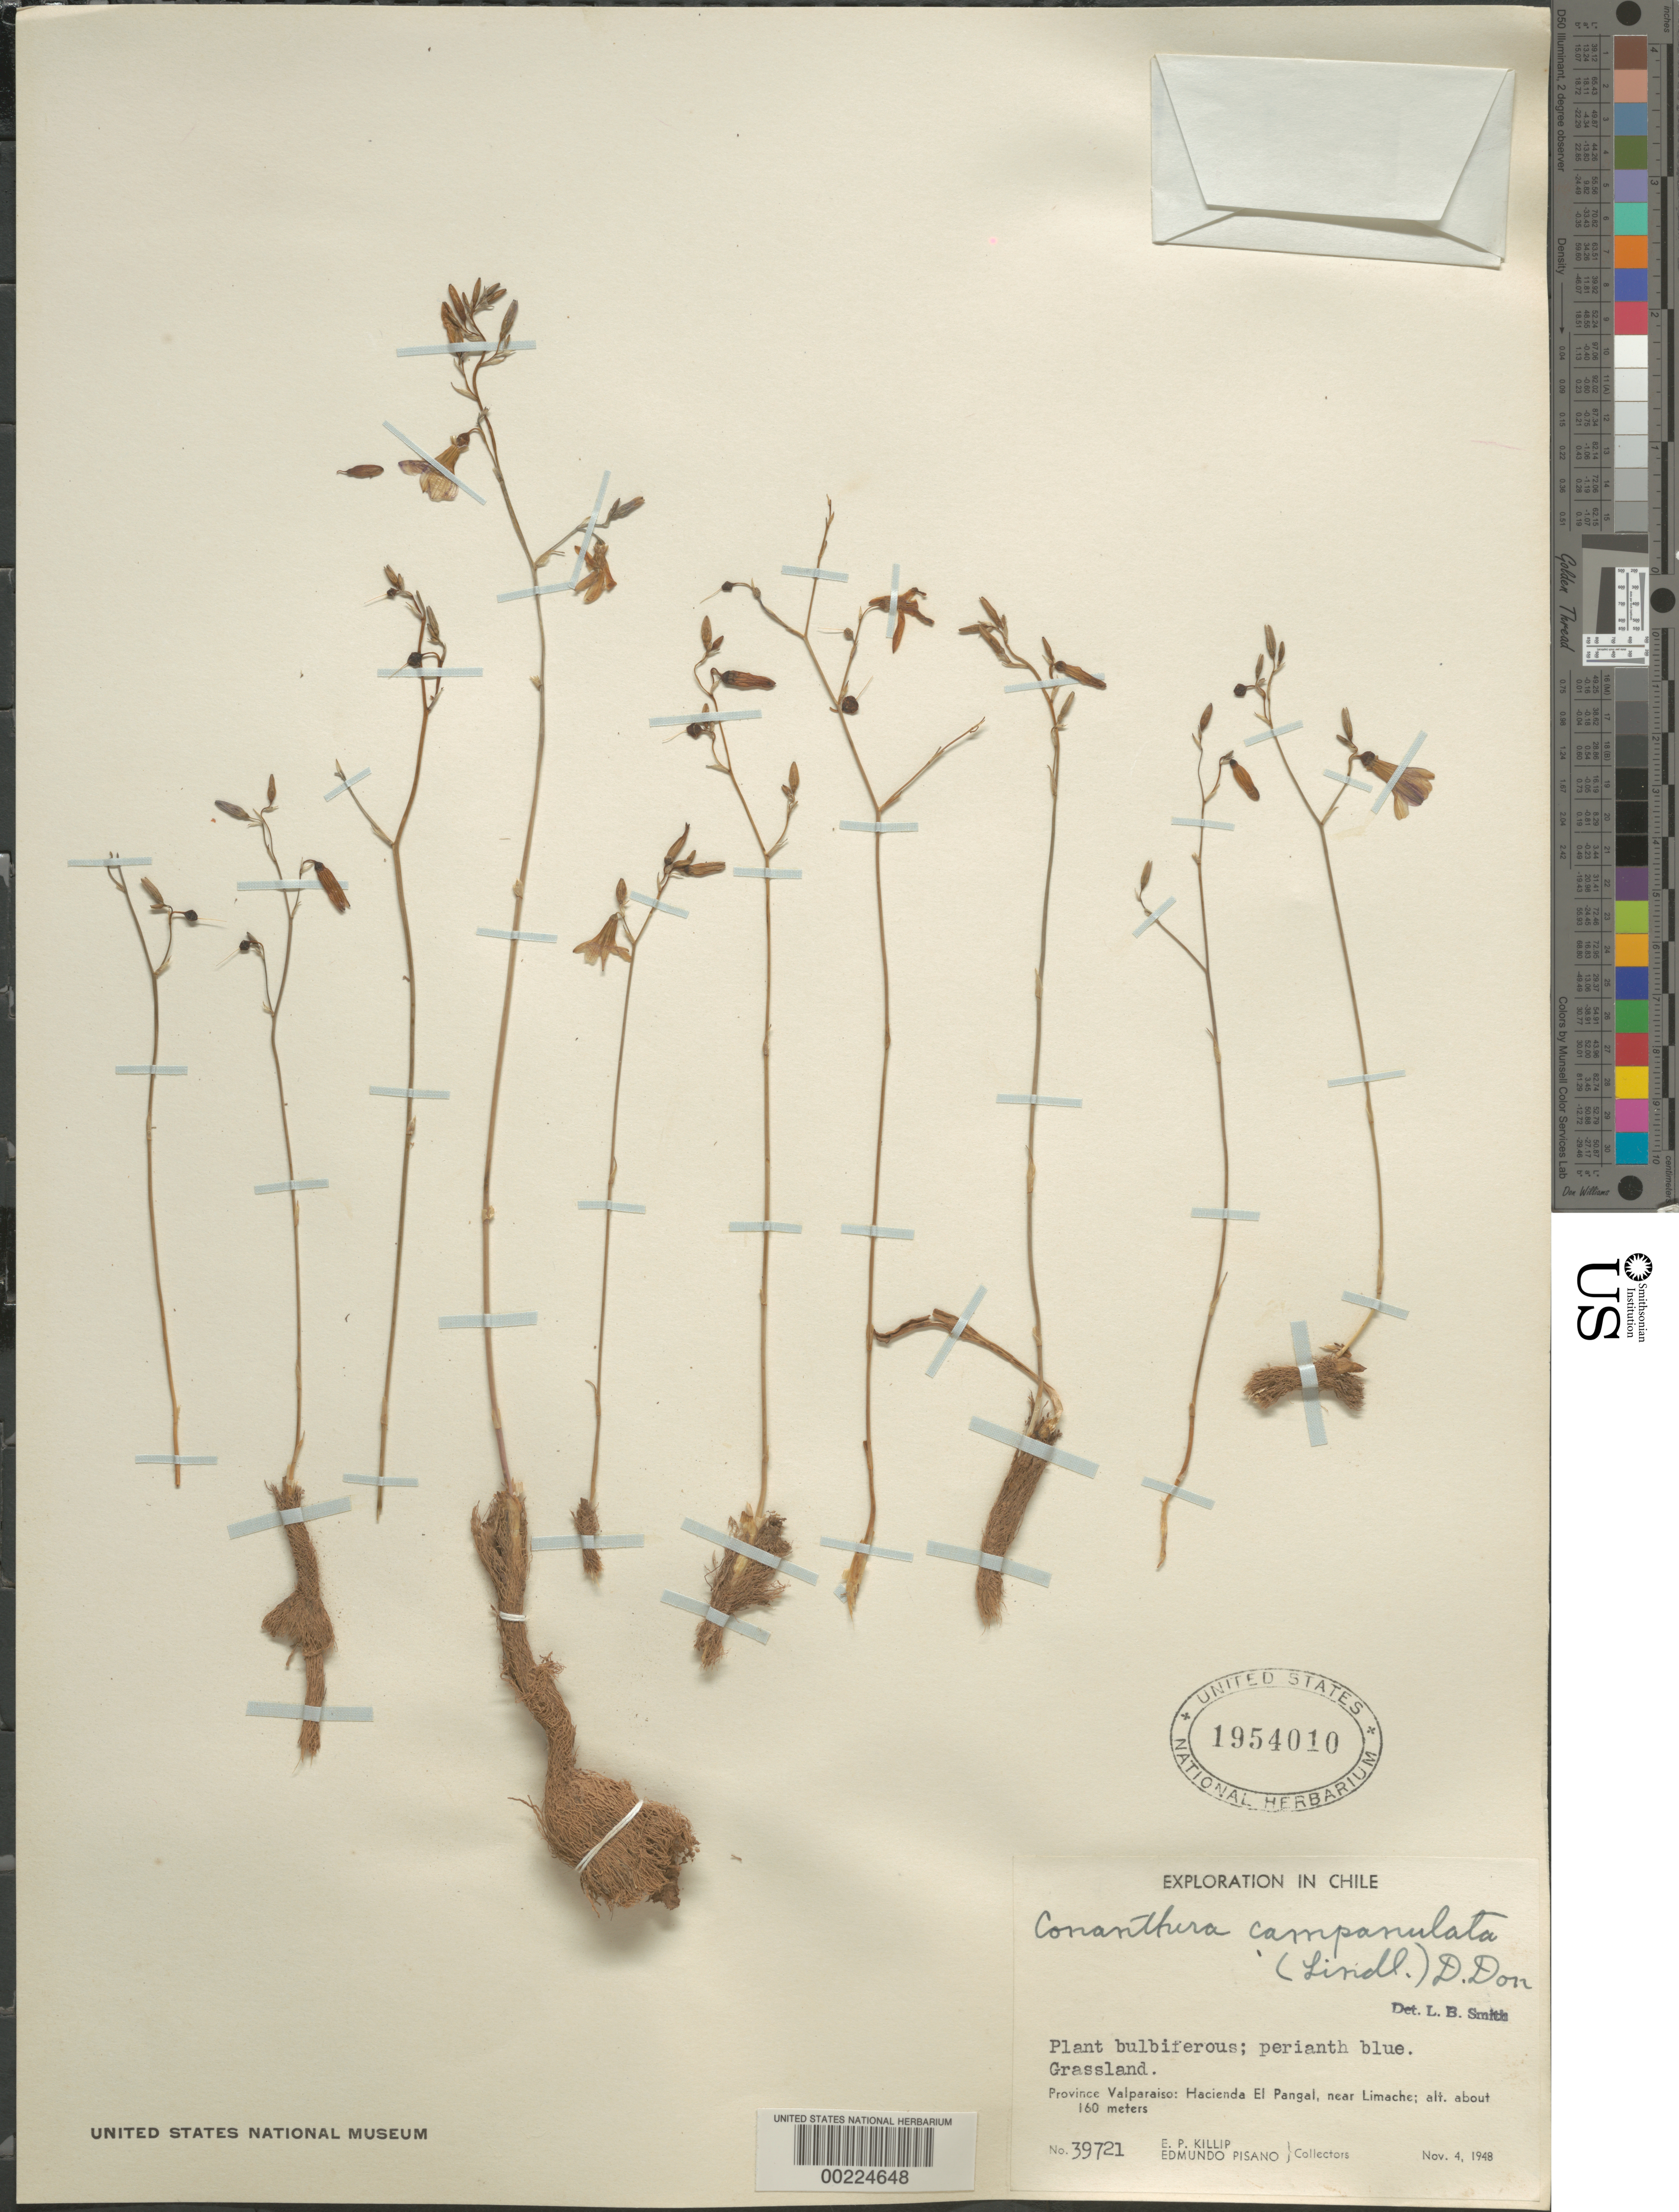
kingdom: Plantae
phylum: Tracheophyta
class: Liliopsida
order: Asparagales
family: Tecophilaeaceae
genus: Conanthera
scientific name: Conanthera campanulata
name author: Lindl.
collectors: E. P. Killip & E. Pisano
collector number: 39721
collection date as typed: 04 Nov 1948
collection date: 1948-11-04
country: Chile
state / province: Valparaíso (V)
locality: Hacienda el pangal, near limache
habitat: Grassland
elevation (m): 160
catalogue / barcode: US 1954010